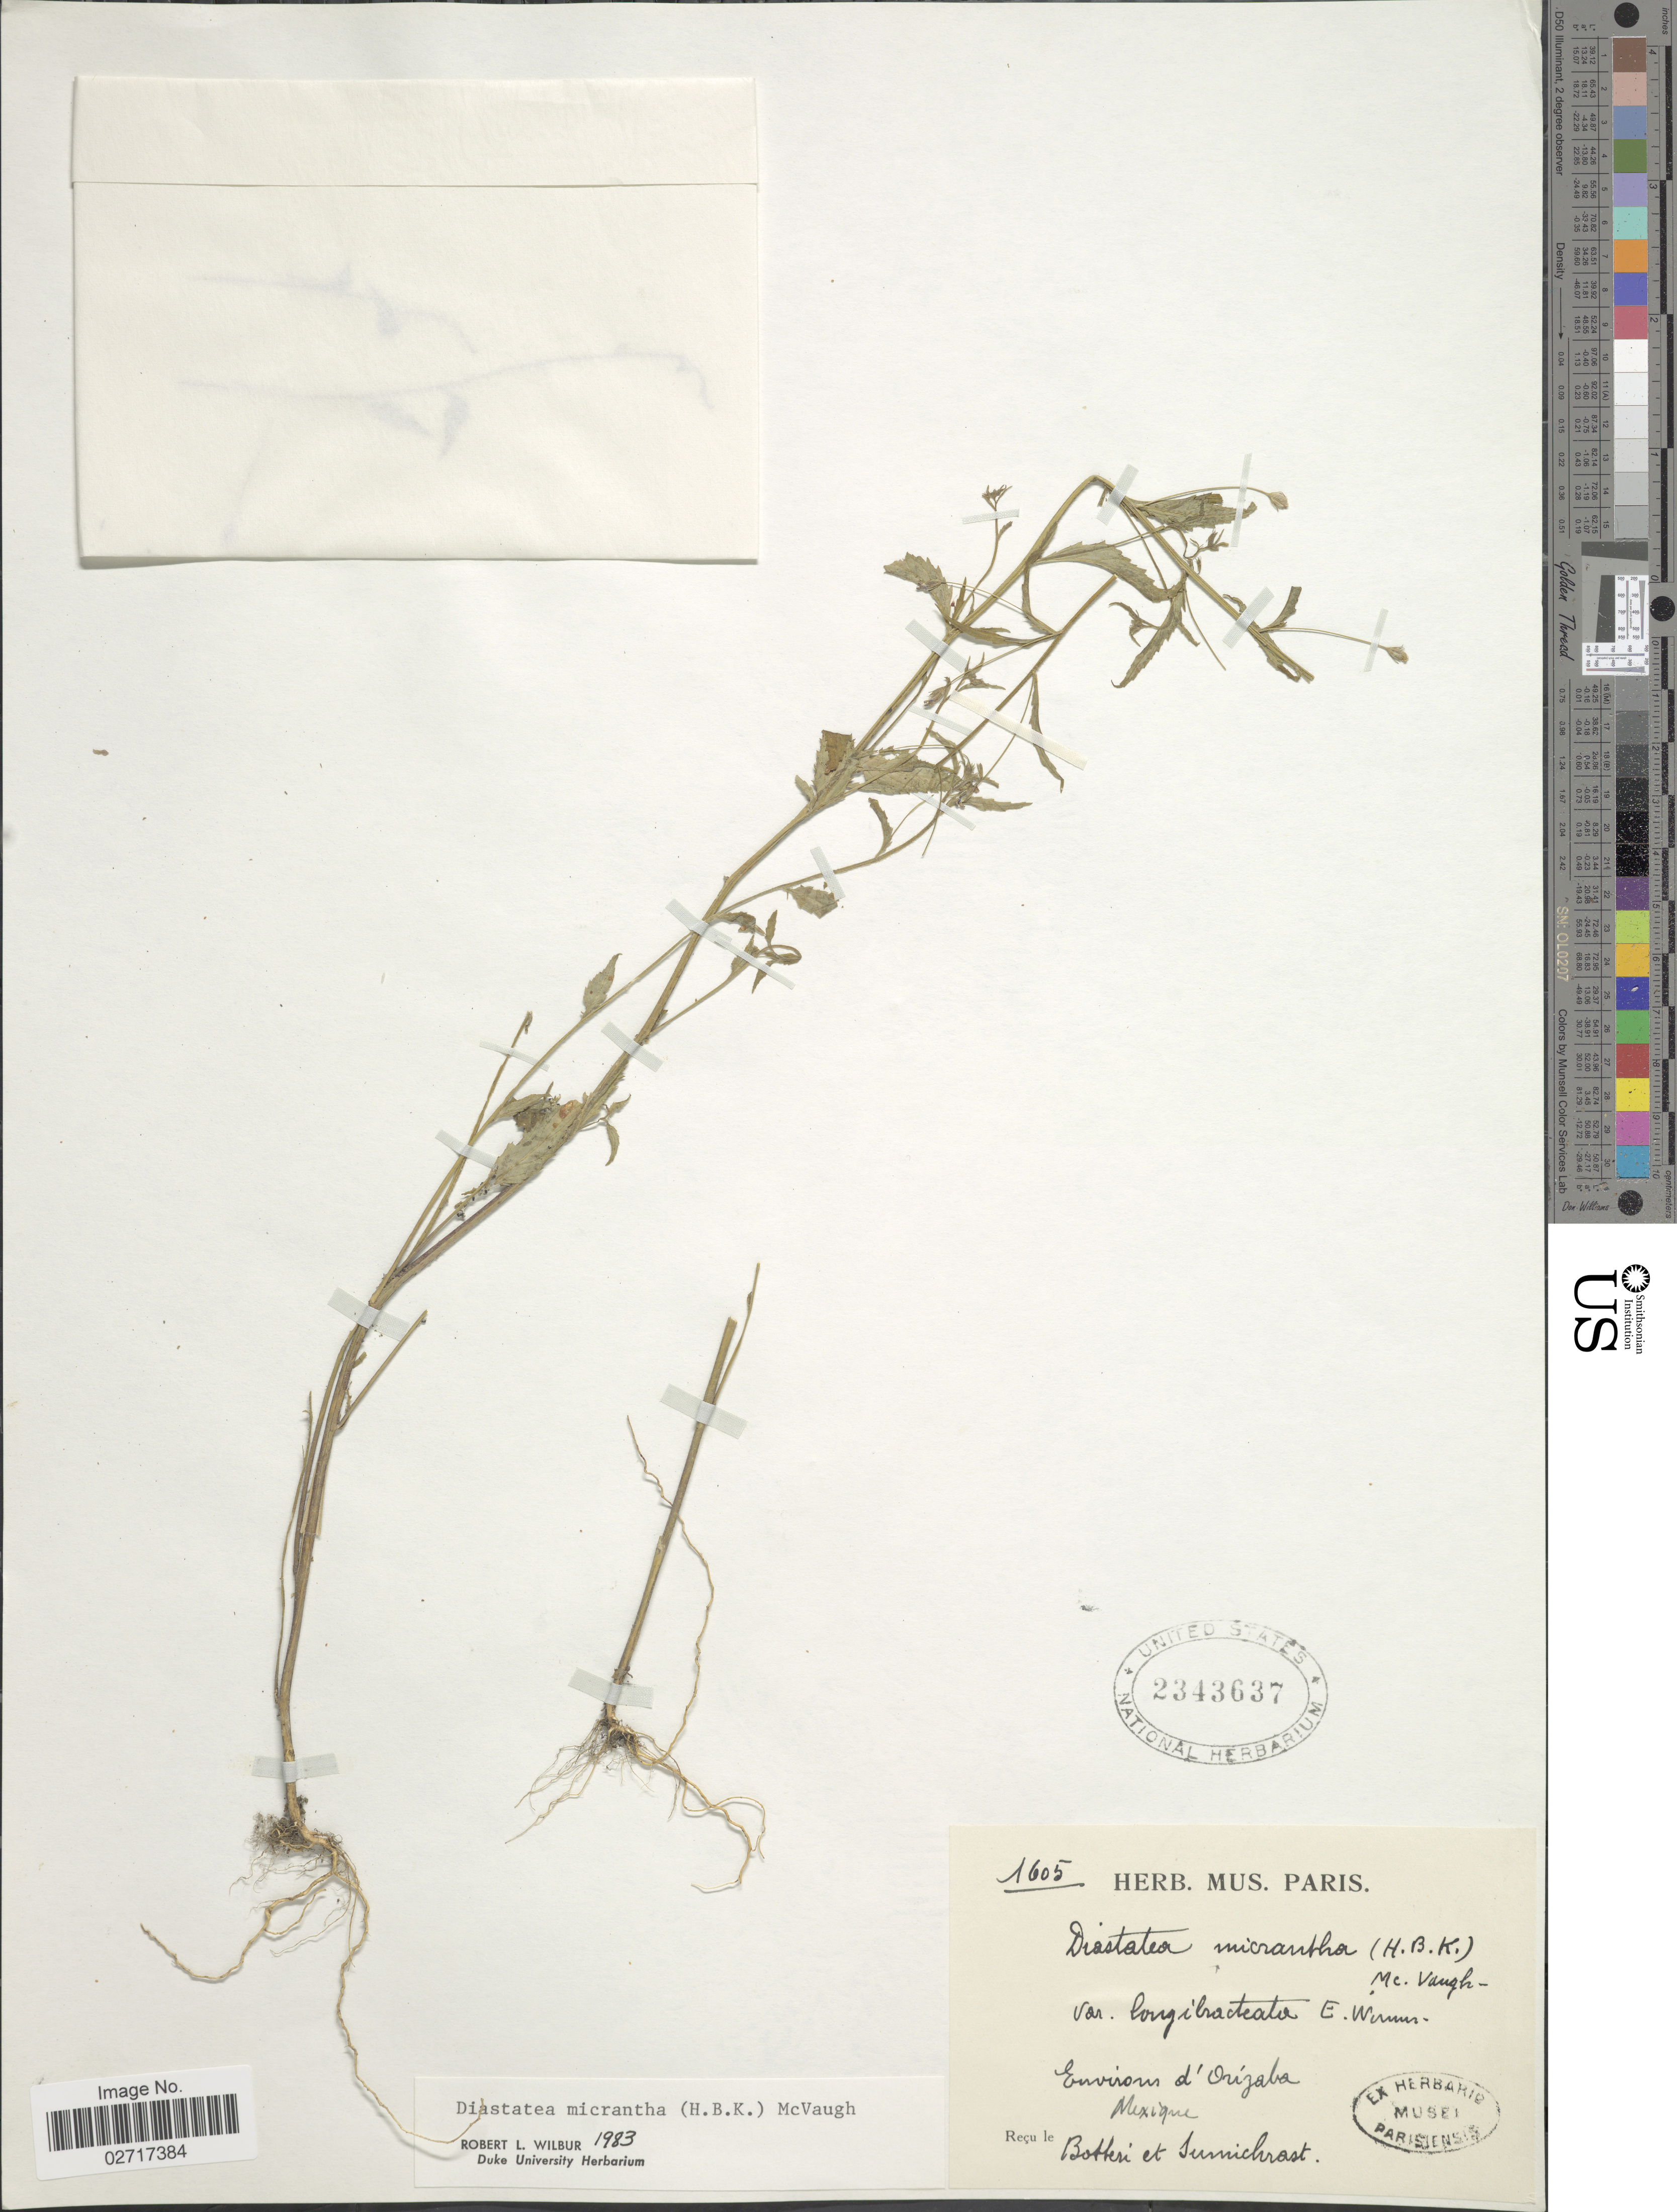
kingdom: Plantae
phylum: Tracheophyta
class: Magnoliopsida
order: Asterales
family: Campanulaceae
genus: Diastatea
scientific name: Diastatea micrantha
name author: (Kunth) McVaugh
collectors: ex herb. Mus. Paris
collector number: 1605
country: Mexico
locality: Environs d'Orizaba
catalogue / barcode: US 2343637